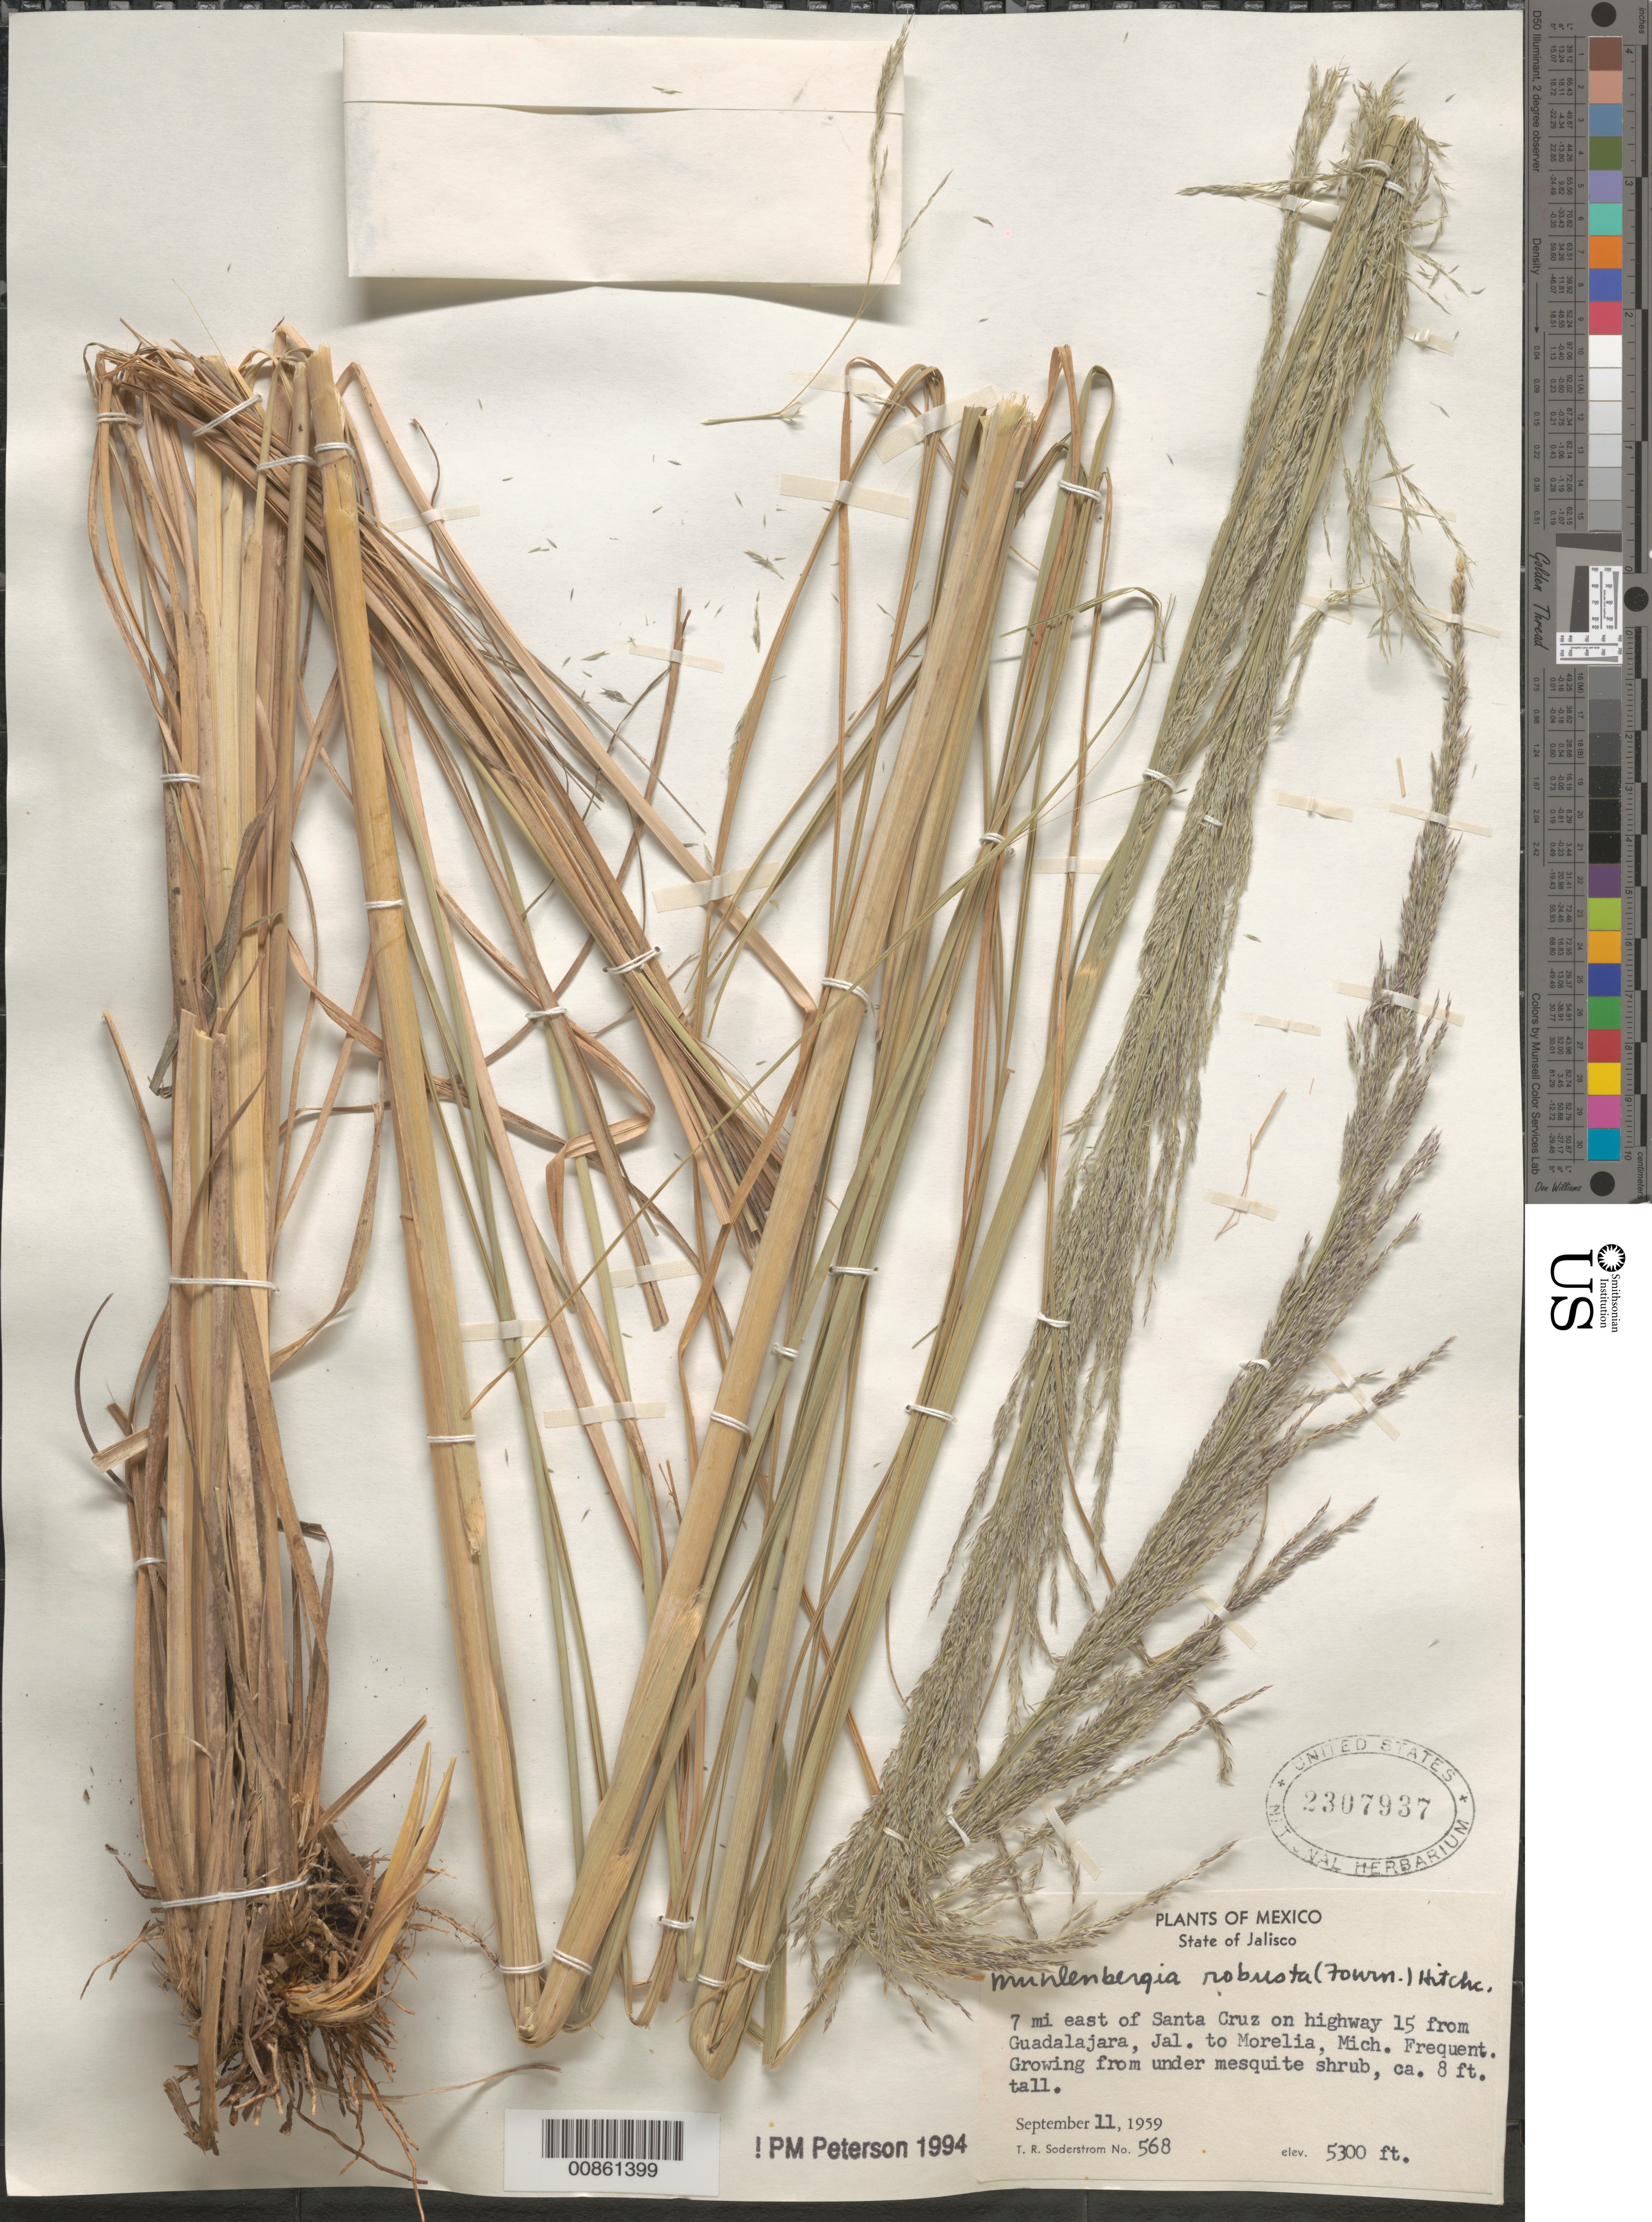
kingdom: Plantae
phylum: Tracheophyta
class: Liliopsida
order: Poales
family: Poaceae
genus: Muhlenbergia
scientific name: Muhlenbergia robusta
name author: (E. Fourn.) Hitchc.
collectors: T. R. Soderstrom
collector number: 568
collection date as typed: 11 Sep 1959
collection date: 1959-09-11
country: Mexico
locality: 7 mi E of Santa Cruz on Hwy 15 to Guadalajara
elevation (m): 1615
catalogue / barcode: US 2307937